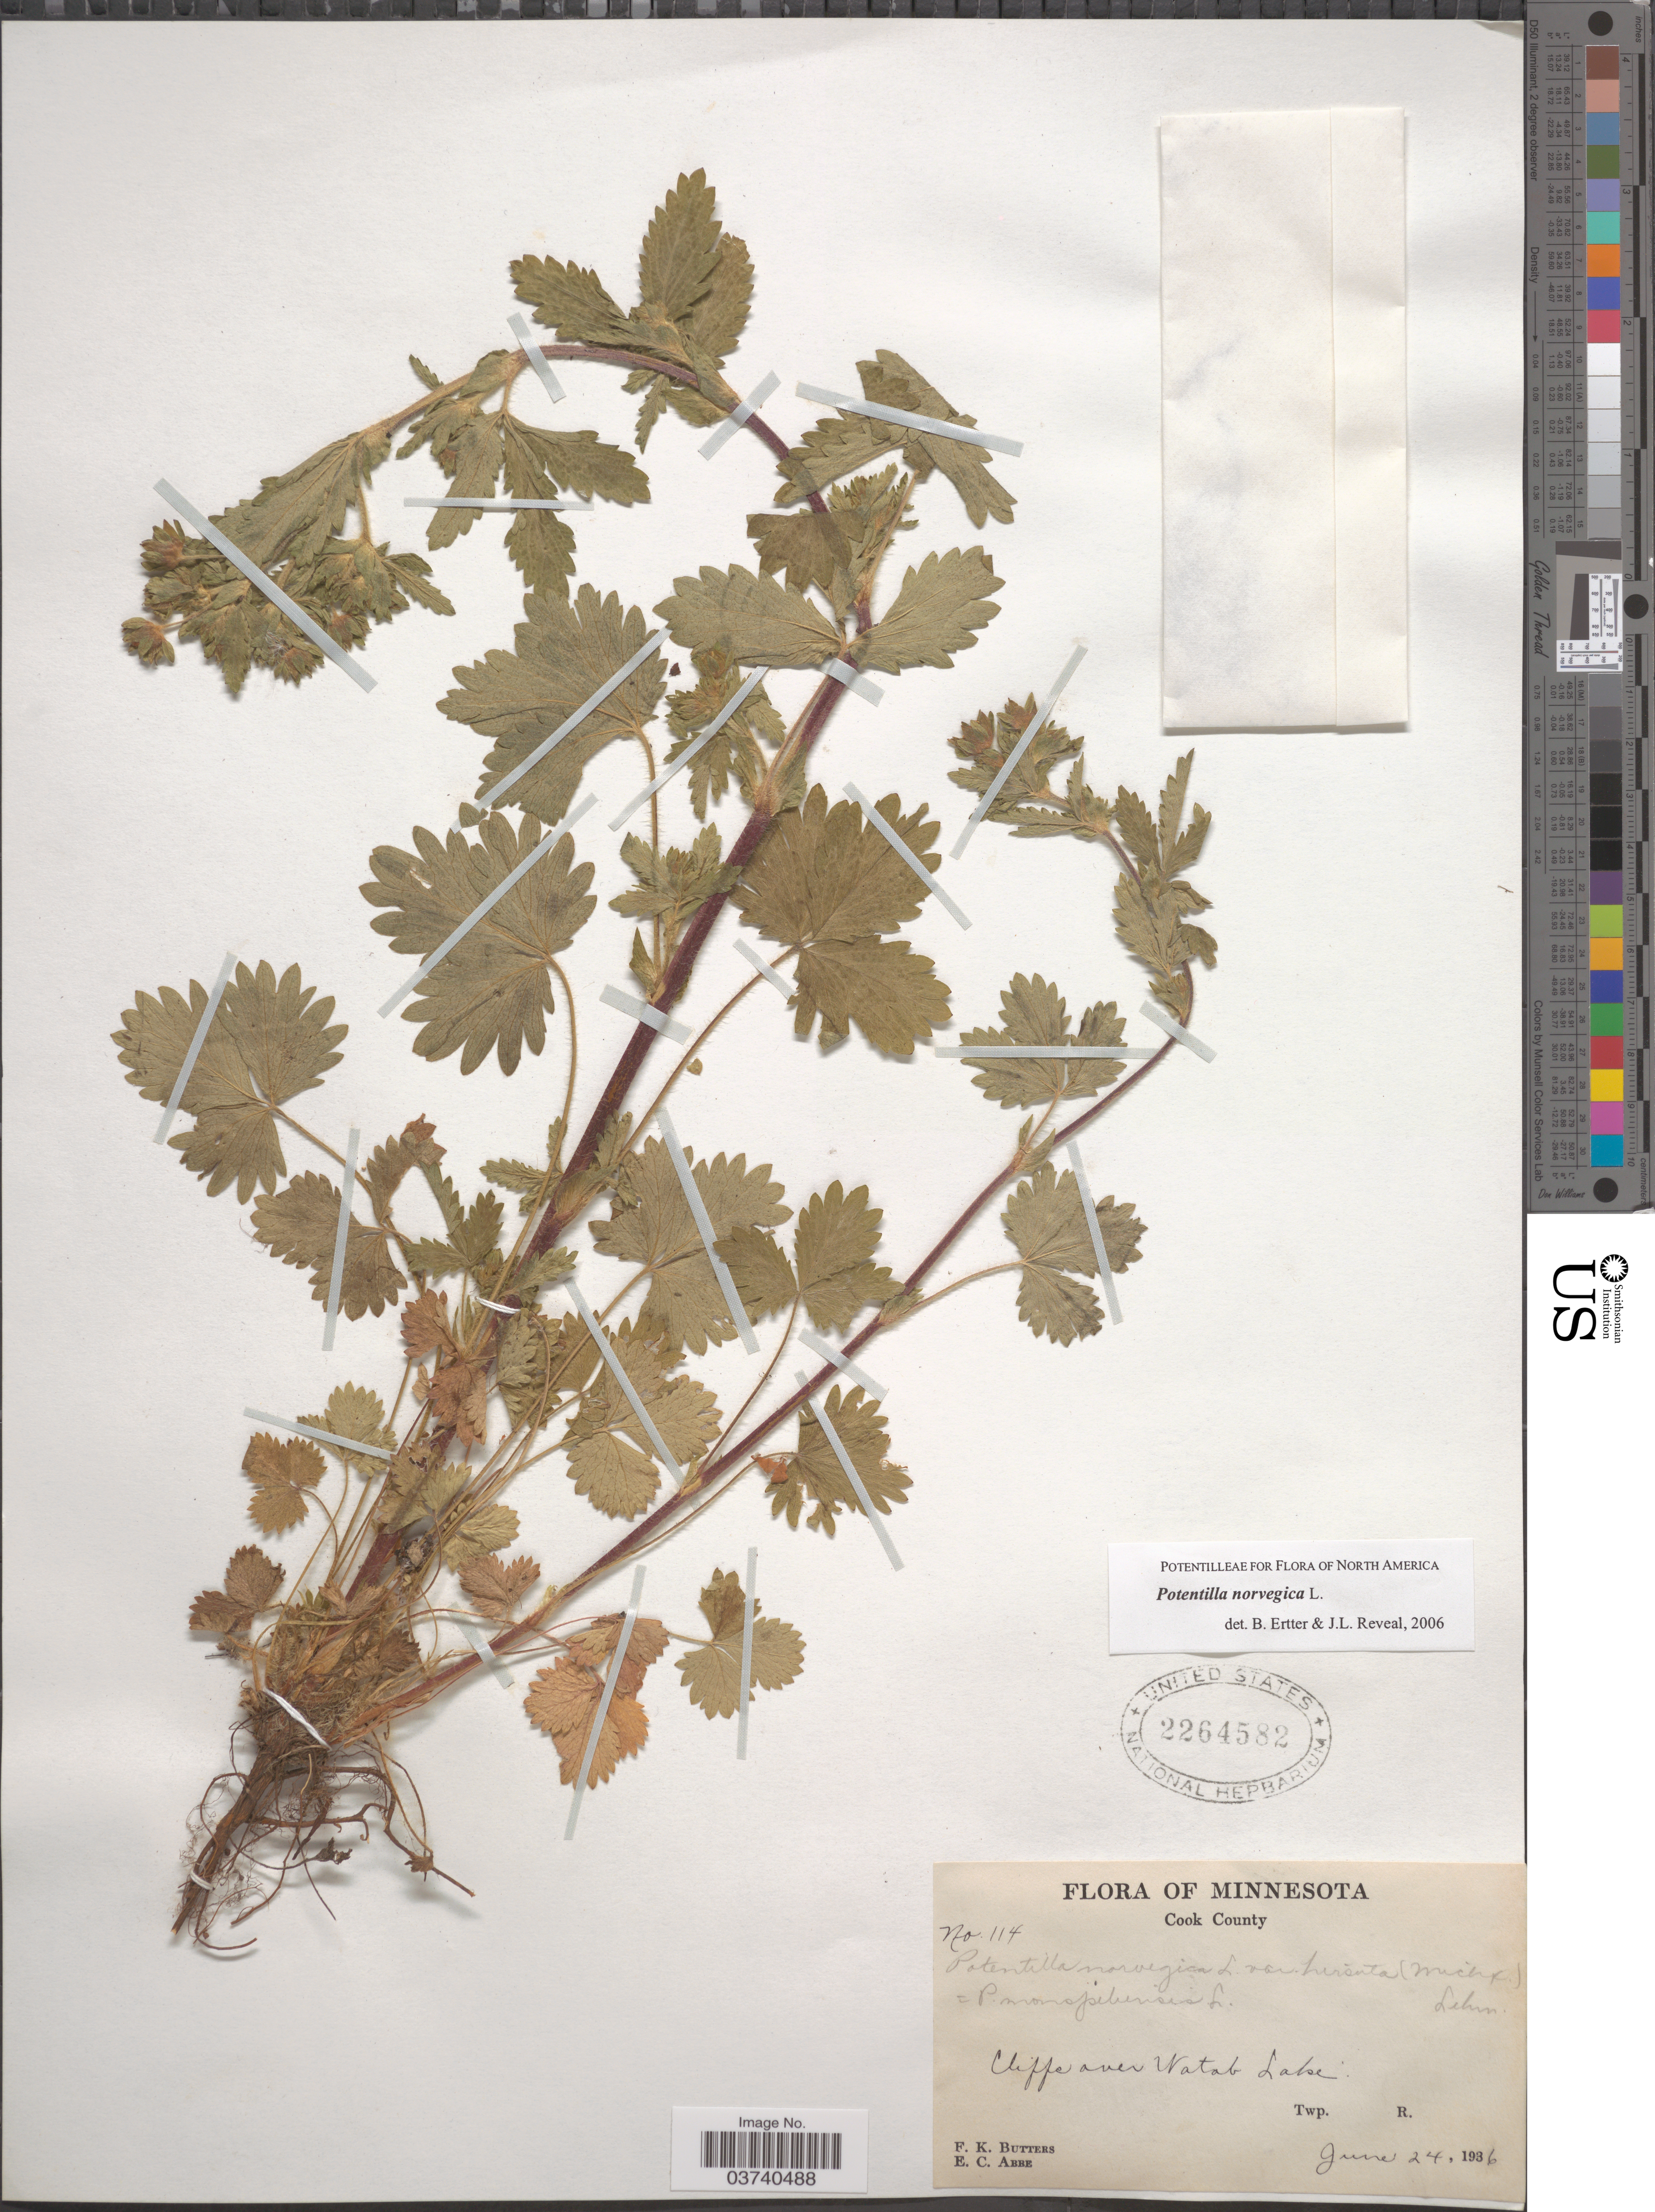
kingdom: Plantae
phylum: Tracheophyta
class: Magnoliopsida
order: Rosales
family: Rosaceae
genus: Potentilla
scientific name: Potentilla norvegica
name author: L.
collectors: F. K. Butters & E. C. Abbe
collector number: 114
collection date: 1936-06-24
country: United States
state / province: Minnesota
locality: Cook County. Cliffs over Watab Lake.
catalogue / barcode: US 2264582